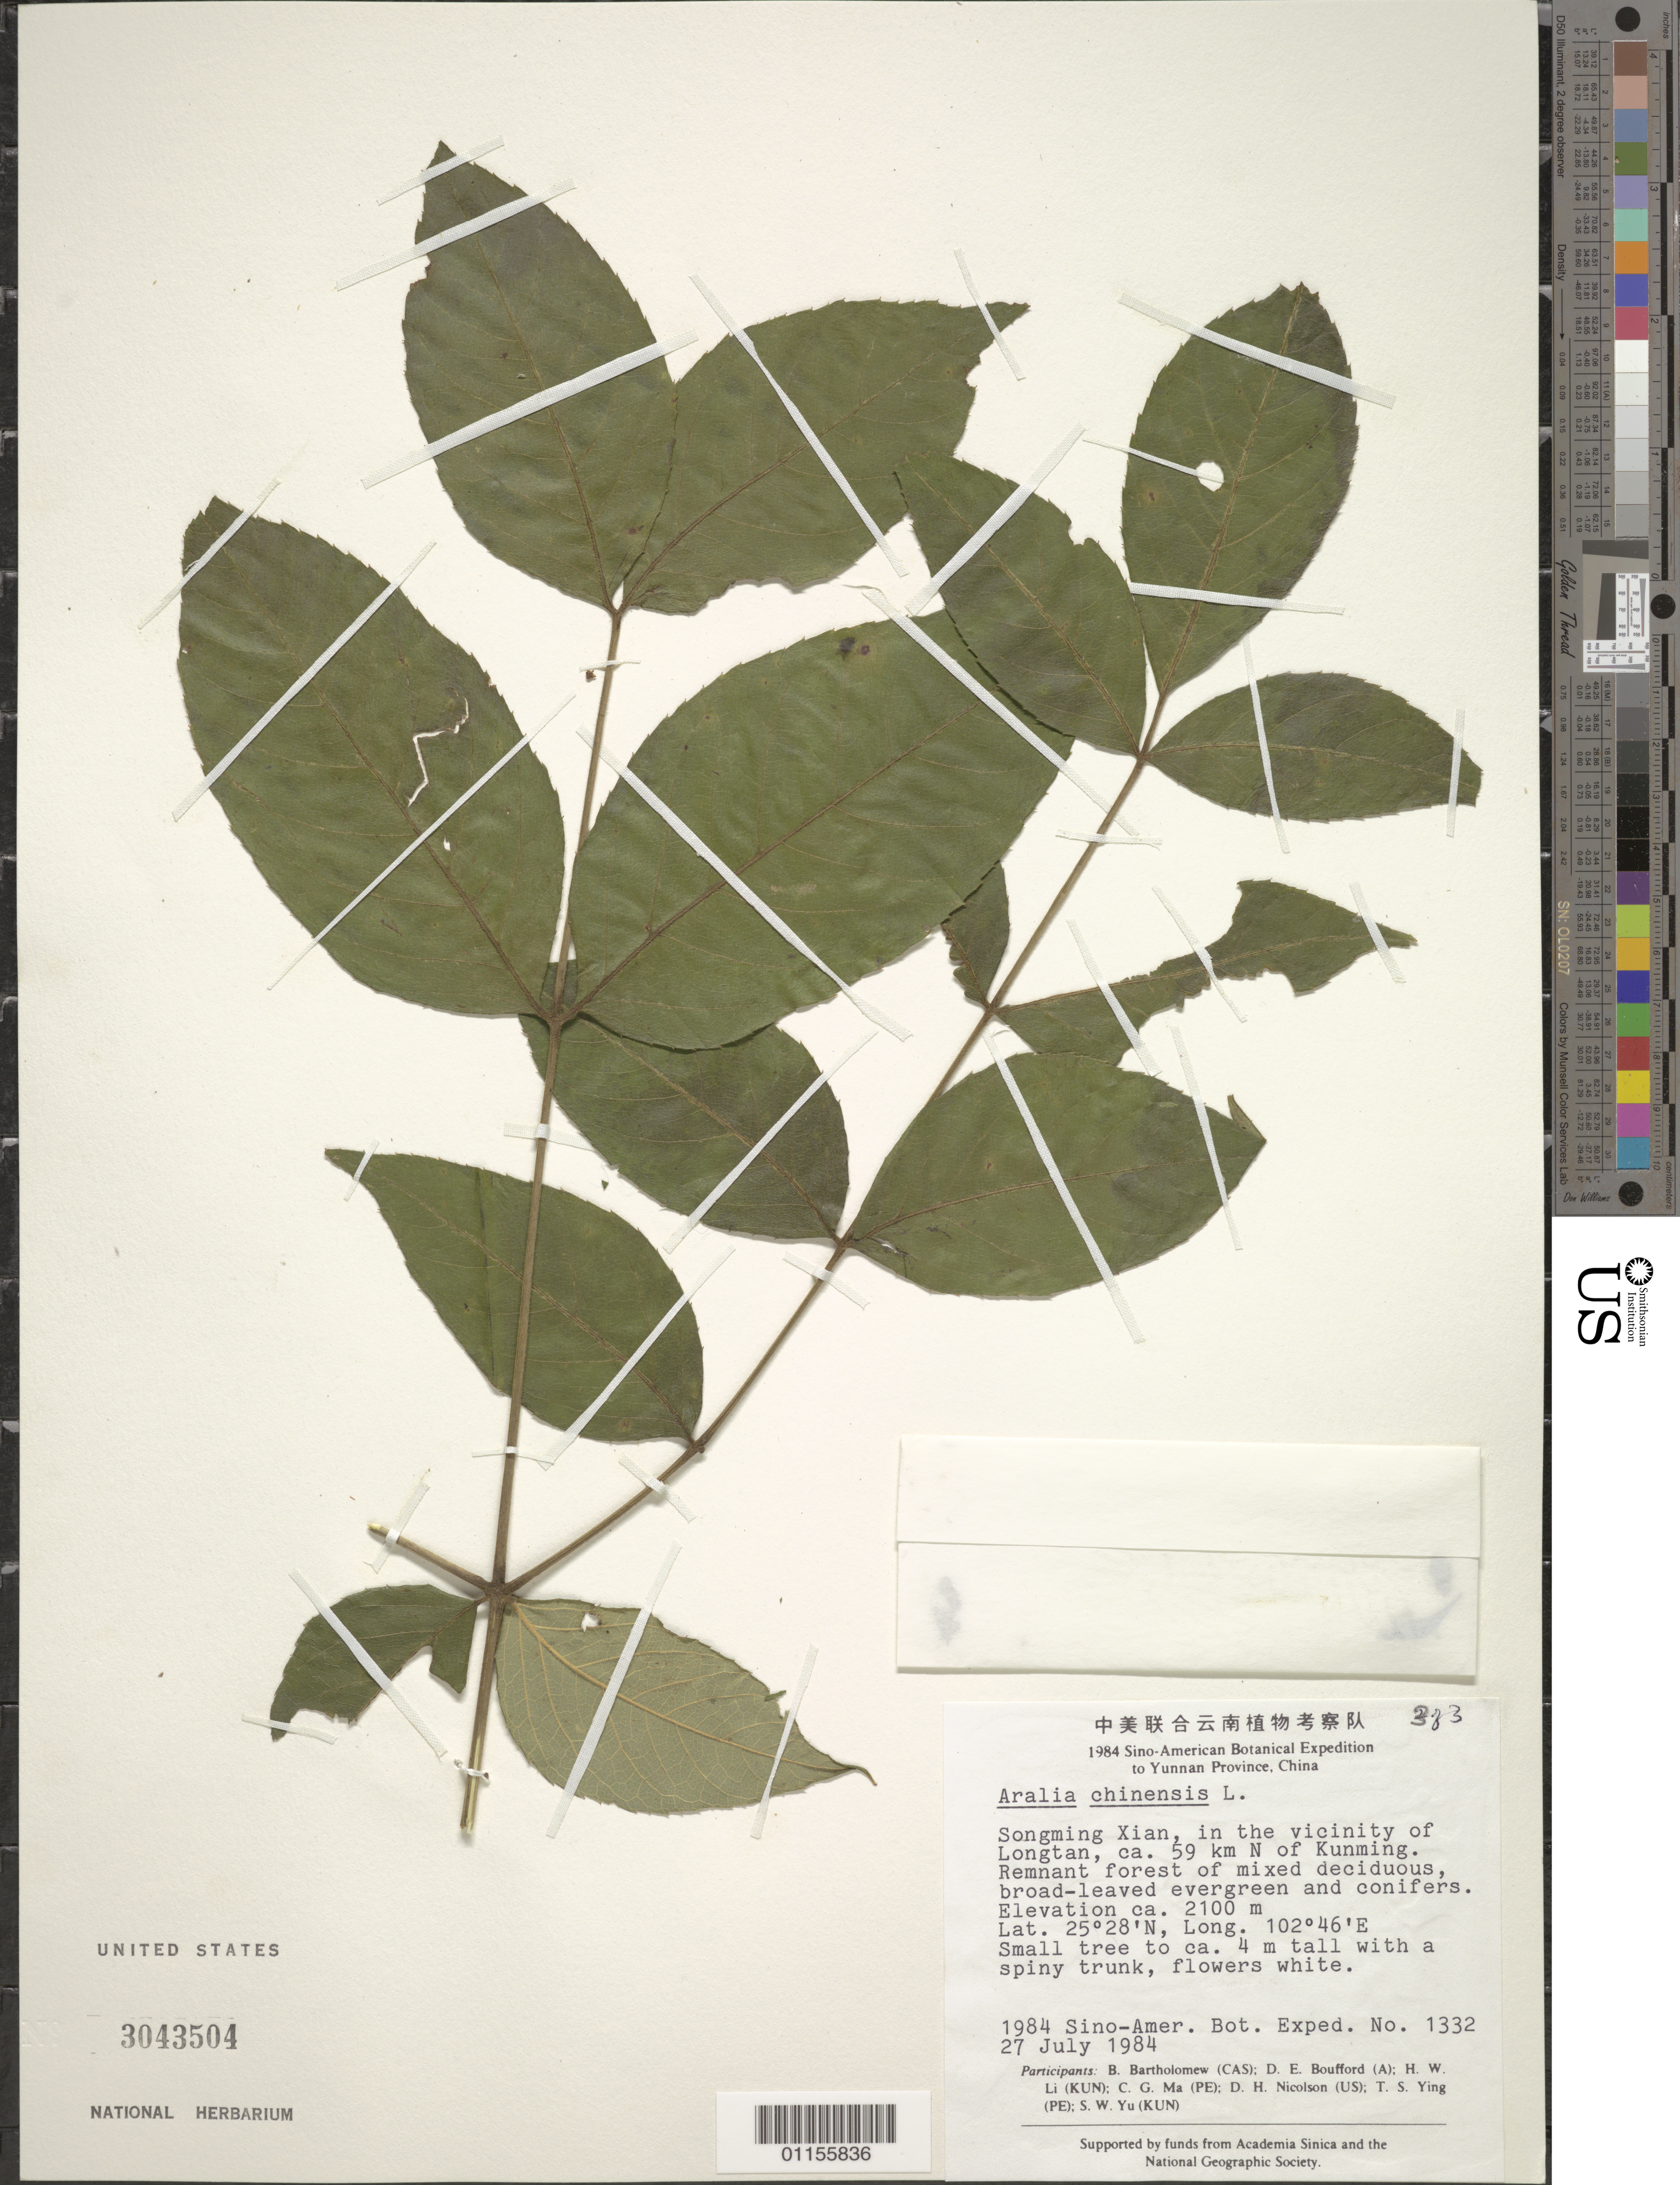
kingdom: Plantae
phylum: Tracheophyta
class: Magnoliopsida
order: Apiales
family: Araliaceae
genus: Aralia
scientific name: Aralia chinensis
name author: L.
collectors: B. M. Bartholomew, D. E. Boufford, H. W. Li, C. Ma, D. H. Nicolson, T. Ying & S. Yu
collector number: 1332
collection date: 1984-07-27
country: China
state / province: Yunnan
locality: Songming Xian, in the vicinity of Longtan, ca 59 km N of Kunming.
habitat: Remnant forest of mixed deciduous, broad-leaved evergreen and conifers. Small tree.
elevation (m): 2100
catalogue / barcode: US 3043504